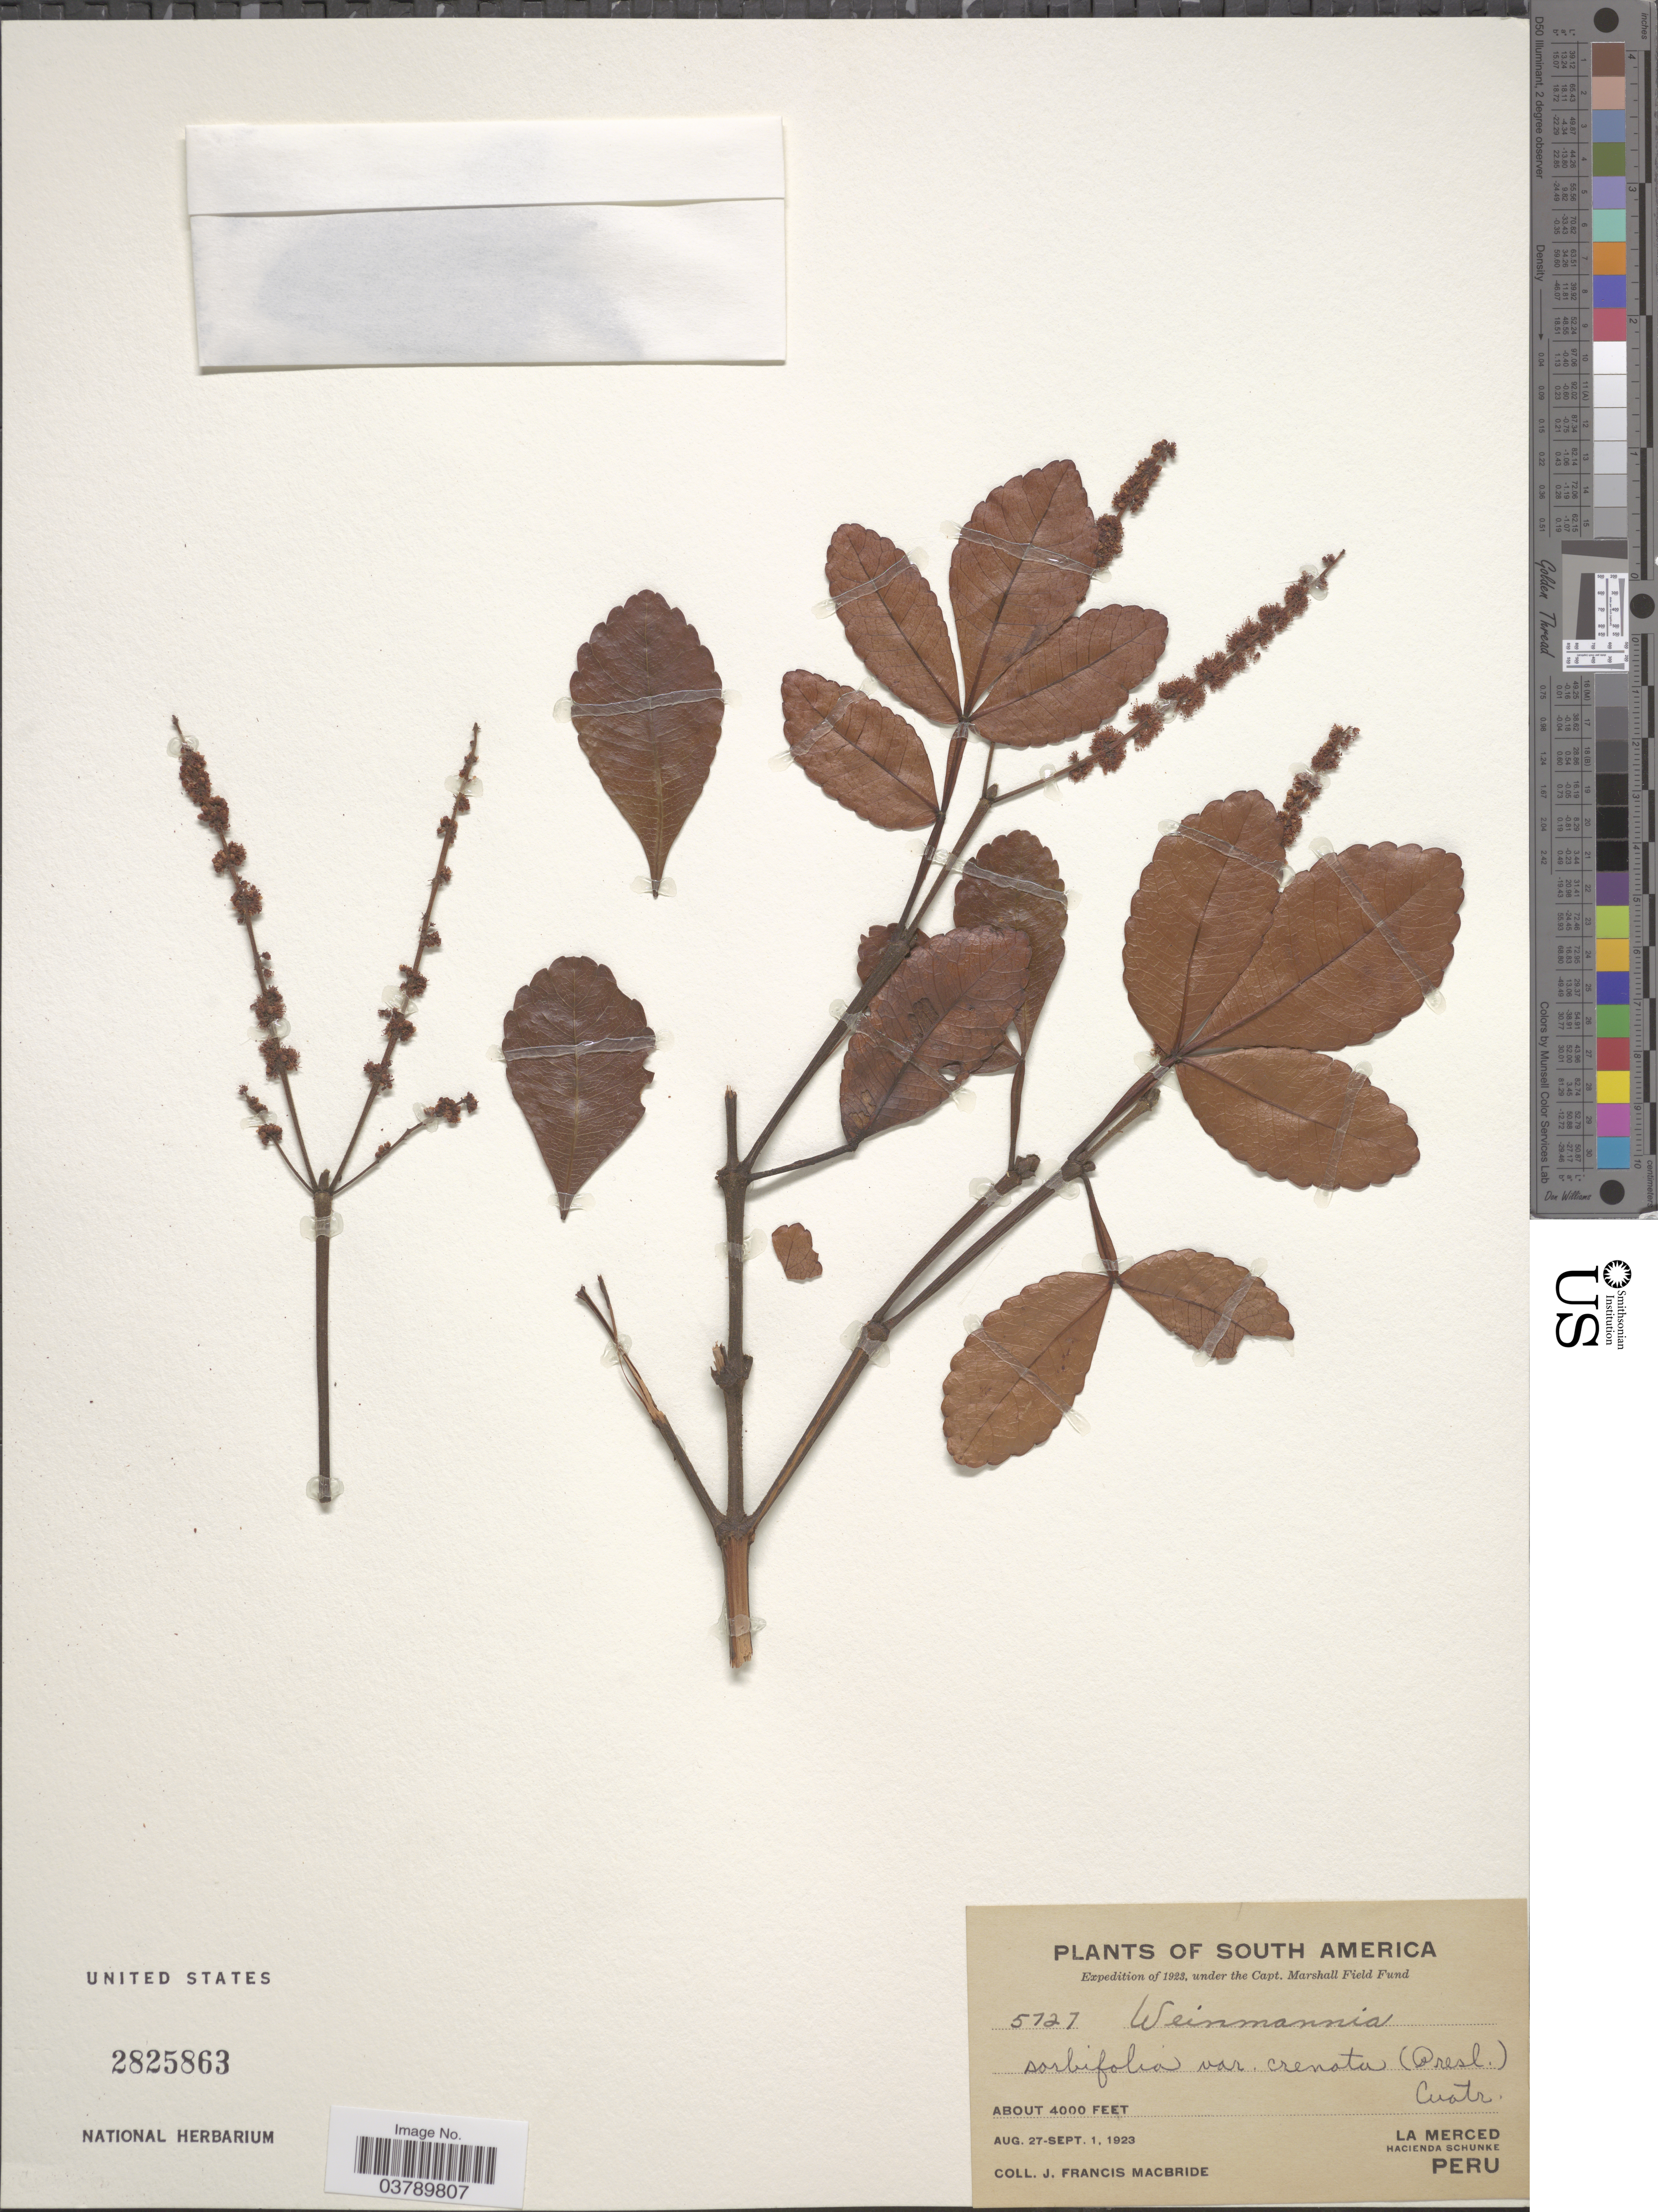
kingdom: Plantae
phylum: Tracheophyta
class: Magnoliopsida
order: Oxalidales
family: Cunoniaceae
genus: Weinmannia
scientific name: Weinmannia sorbifolia var. crenata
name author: Kunth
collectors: J. F. Macbride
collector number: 5727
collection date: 1923-08-27/1923-09-01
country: Peru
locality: La Merced. Hacienda Schunke.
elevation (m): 1219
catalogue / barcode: US 2825863